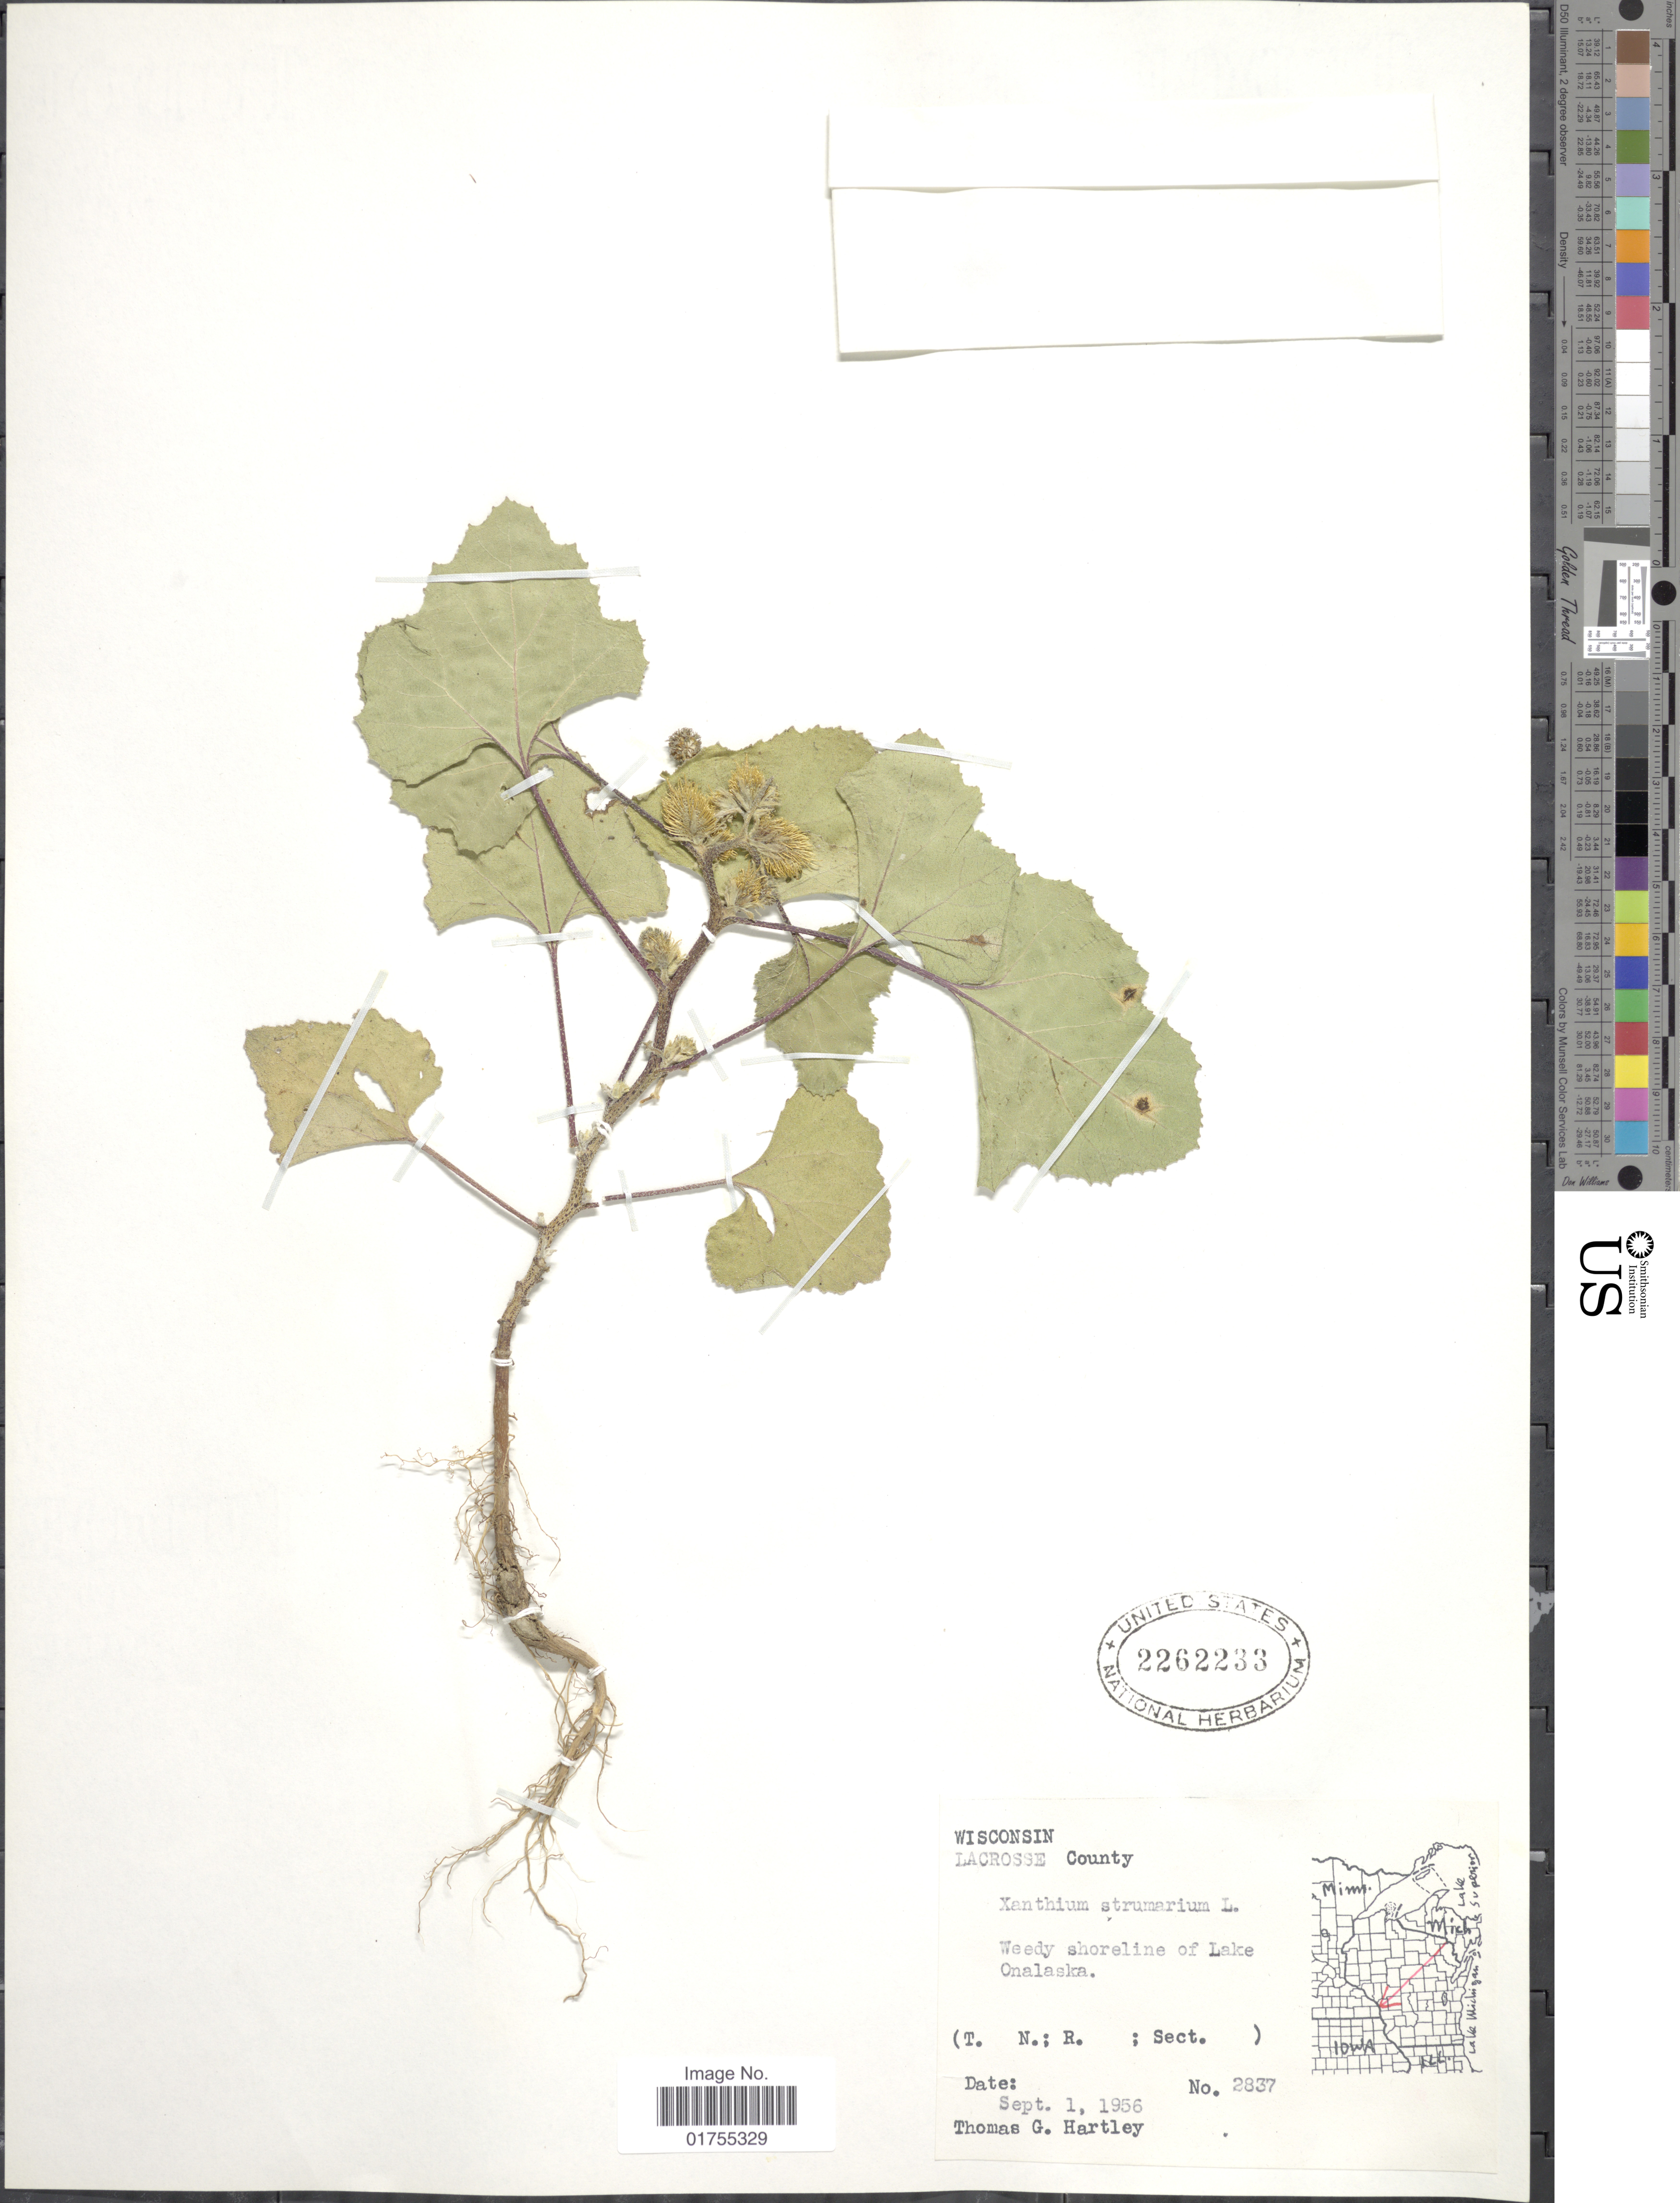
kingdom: Plantae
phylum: Tracheophyta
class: Magnoliopsida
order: Asterales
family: Asteraceae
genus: Xanthium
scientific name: Xanthium strumarium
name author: L.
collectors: T. G. Hartley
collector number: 2837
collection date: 1956-09-01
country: United States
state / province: Wisconsin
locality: Lacrosse County, Weedy shoreline of Lake Onalaska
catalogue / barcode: US 2262233